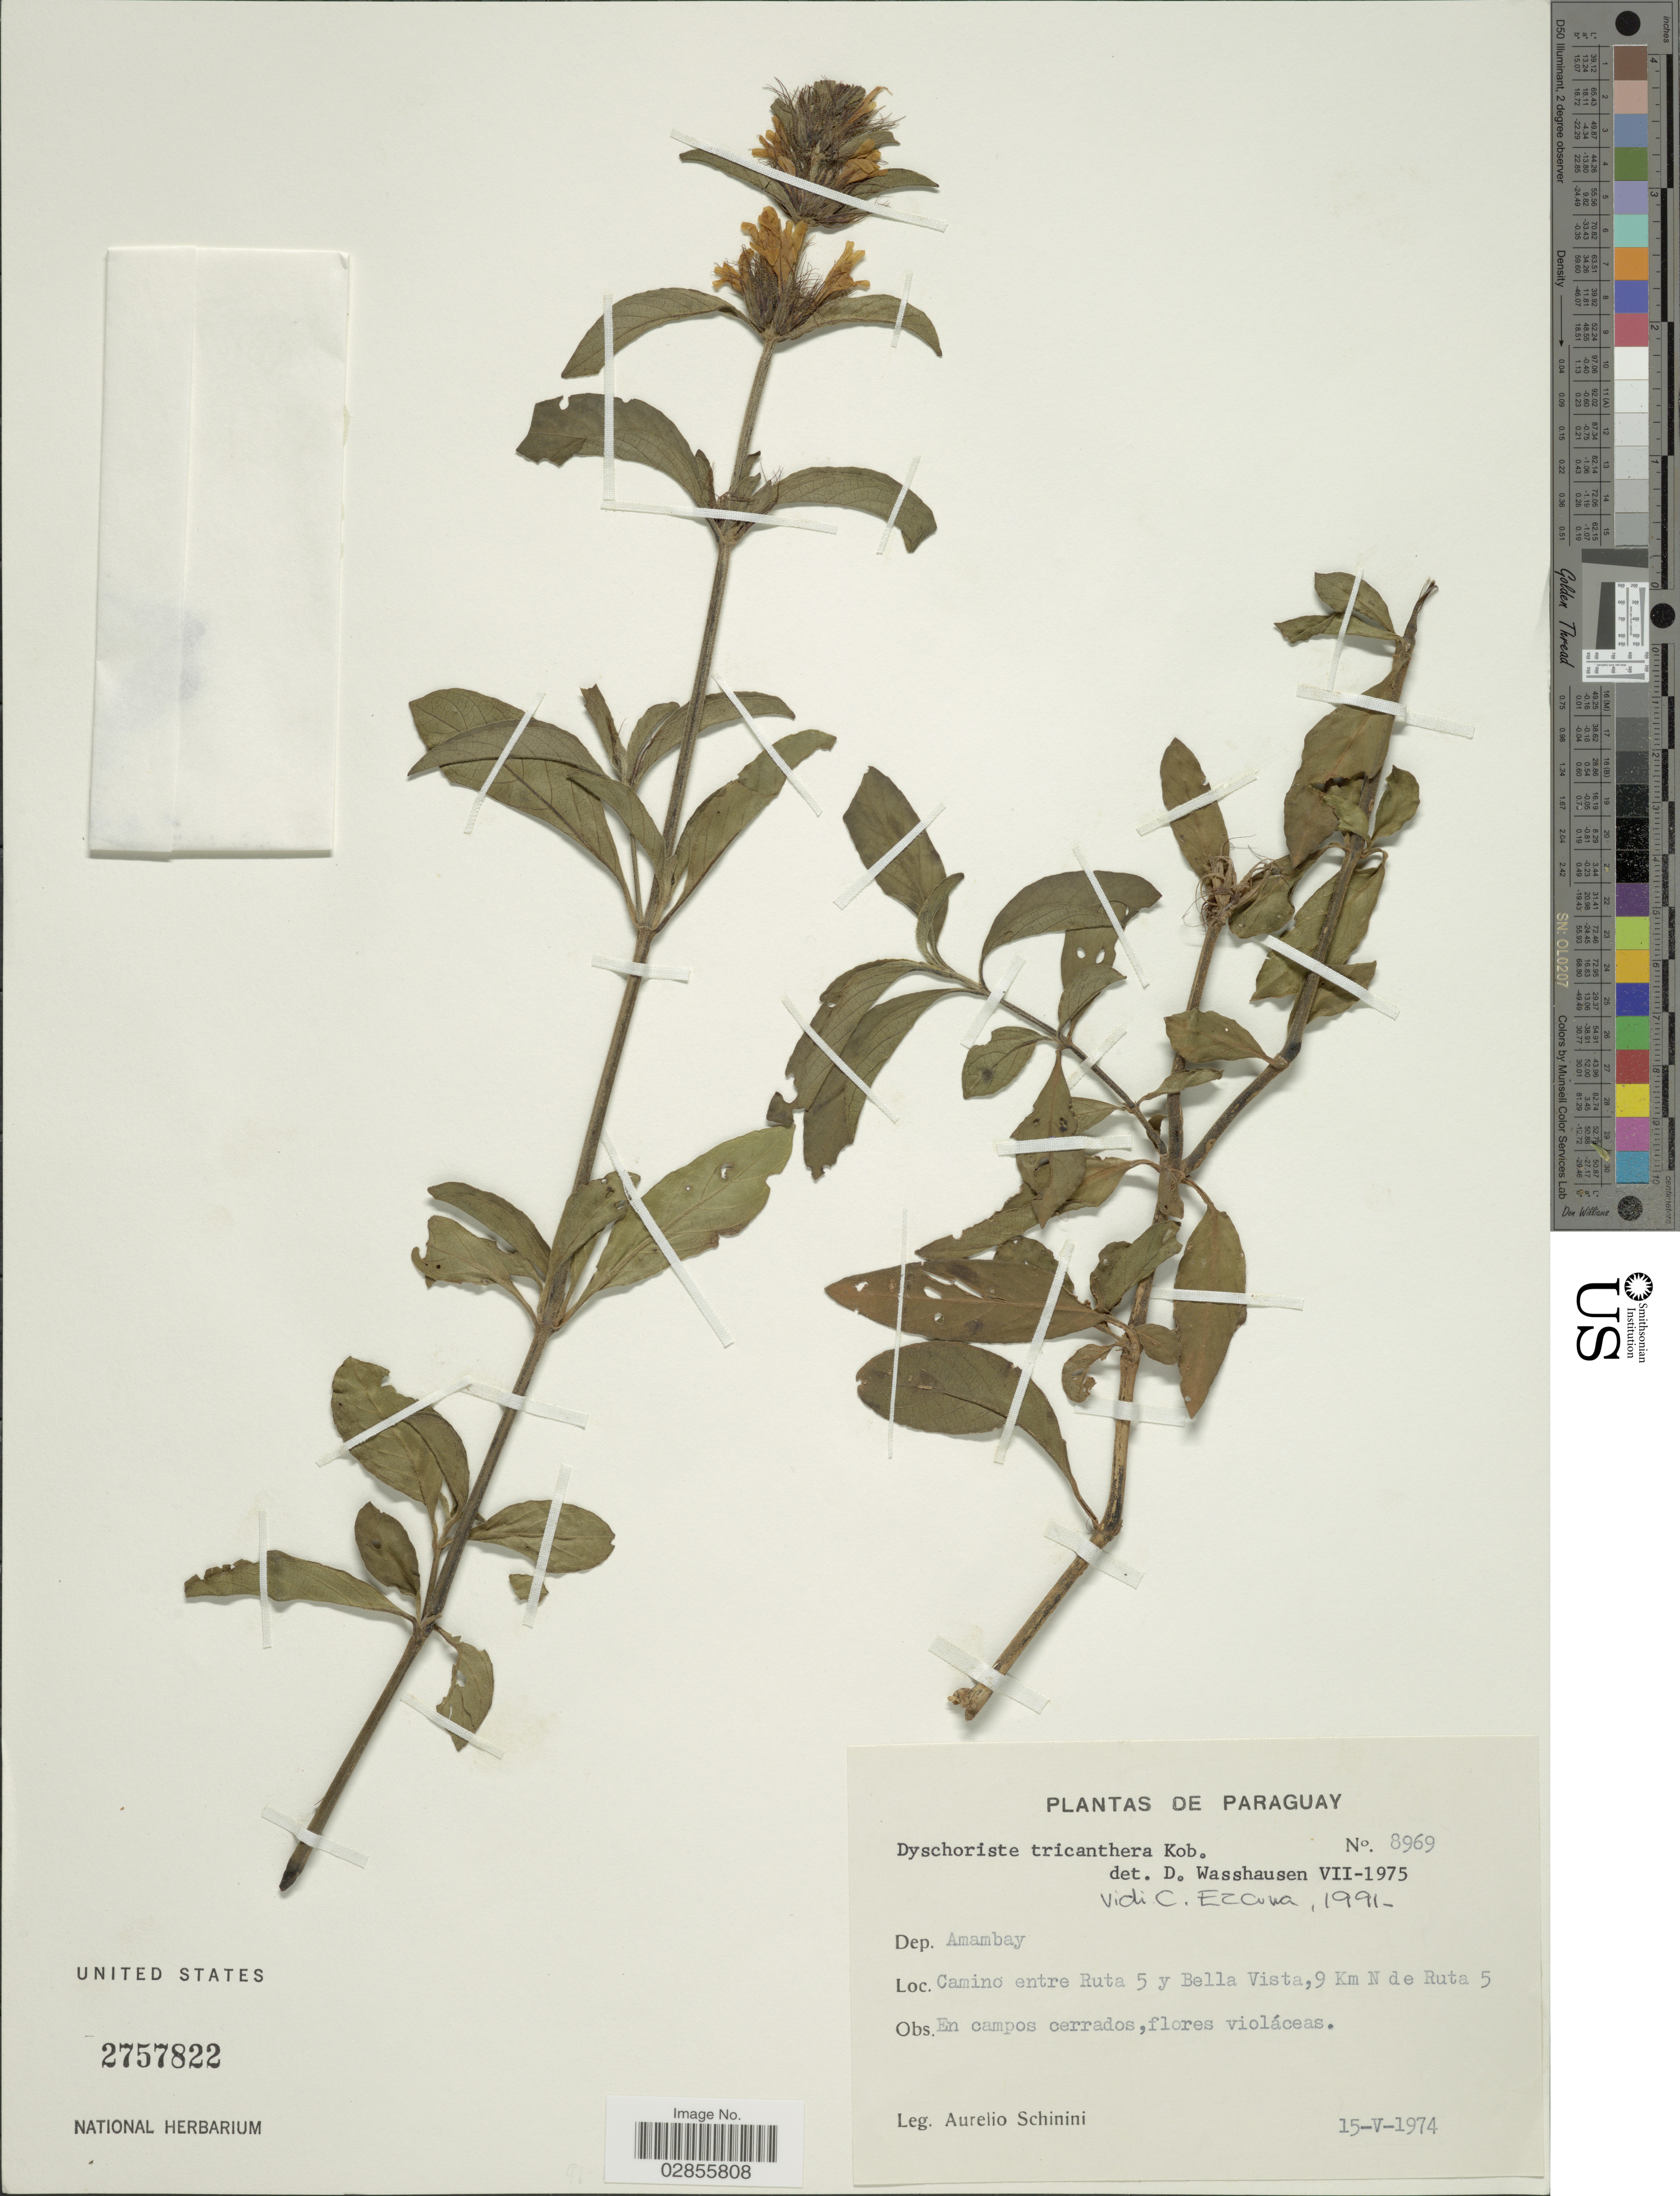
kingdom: Plantae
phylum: Tracheophyta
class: Magnoliopsida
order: Lamiales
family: Acanthaceae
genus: Dyschoriste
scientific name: Dyschoriste trichocalyx subsp. verticillaris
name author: (C.B. Clarke) Vollesen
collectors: A. Schinini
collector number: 8969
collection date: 1974-05-15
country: Paraguay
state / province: Amambay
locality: Dep. Amambay. Camino entre Ruta 5 y Bella Vista, 9 Km N de Ruta 5.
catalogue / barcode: US 2757822